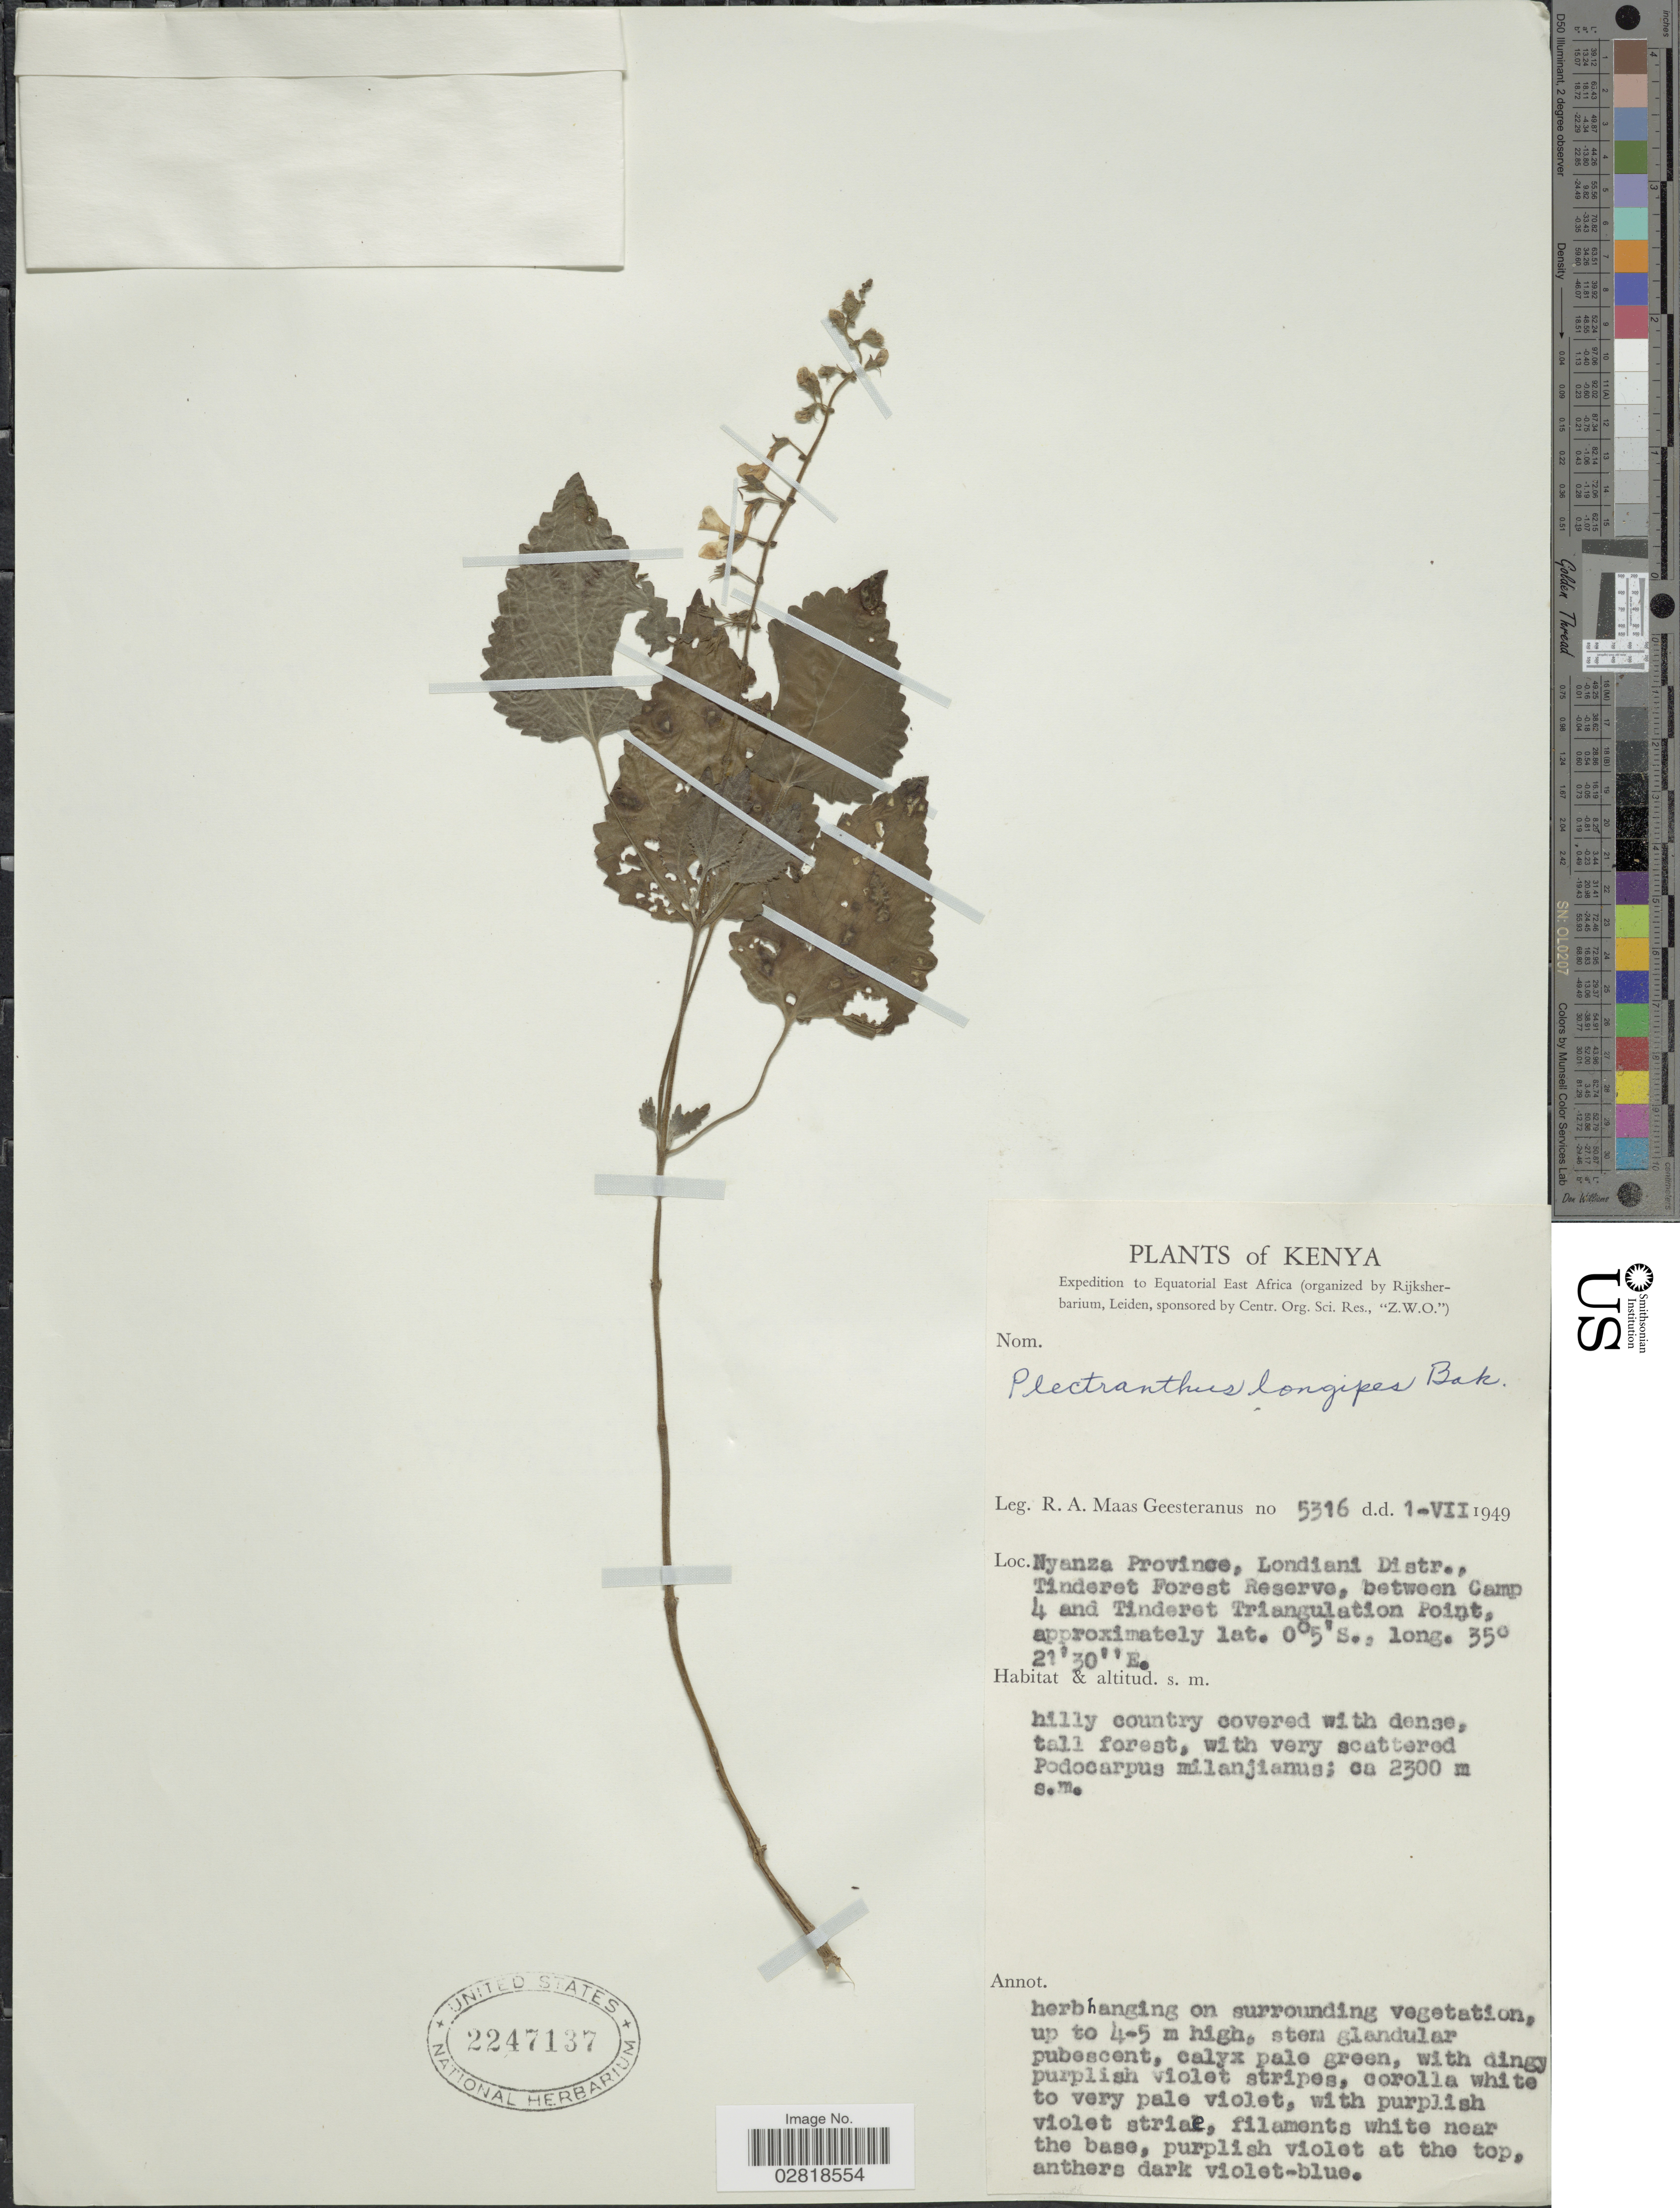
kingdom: Plantae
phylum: Tracheophyta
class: Magnoliopsida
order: Lamiales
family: Lamiaceae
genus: Plectranthus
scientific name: Plectranthus longipes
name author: Baker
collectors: R. A. Maas Geesteranus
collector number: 5316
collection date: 1949-07-01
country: Kenya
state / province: Kericho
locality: Nyanza Province, Londiani Distr., Tinderet Forest Reserve, between Camp 4 and Tinderet Triangulation Point.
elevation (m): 2300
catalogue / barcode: US 2247137